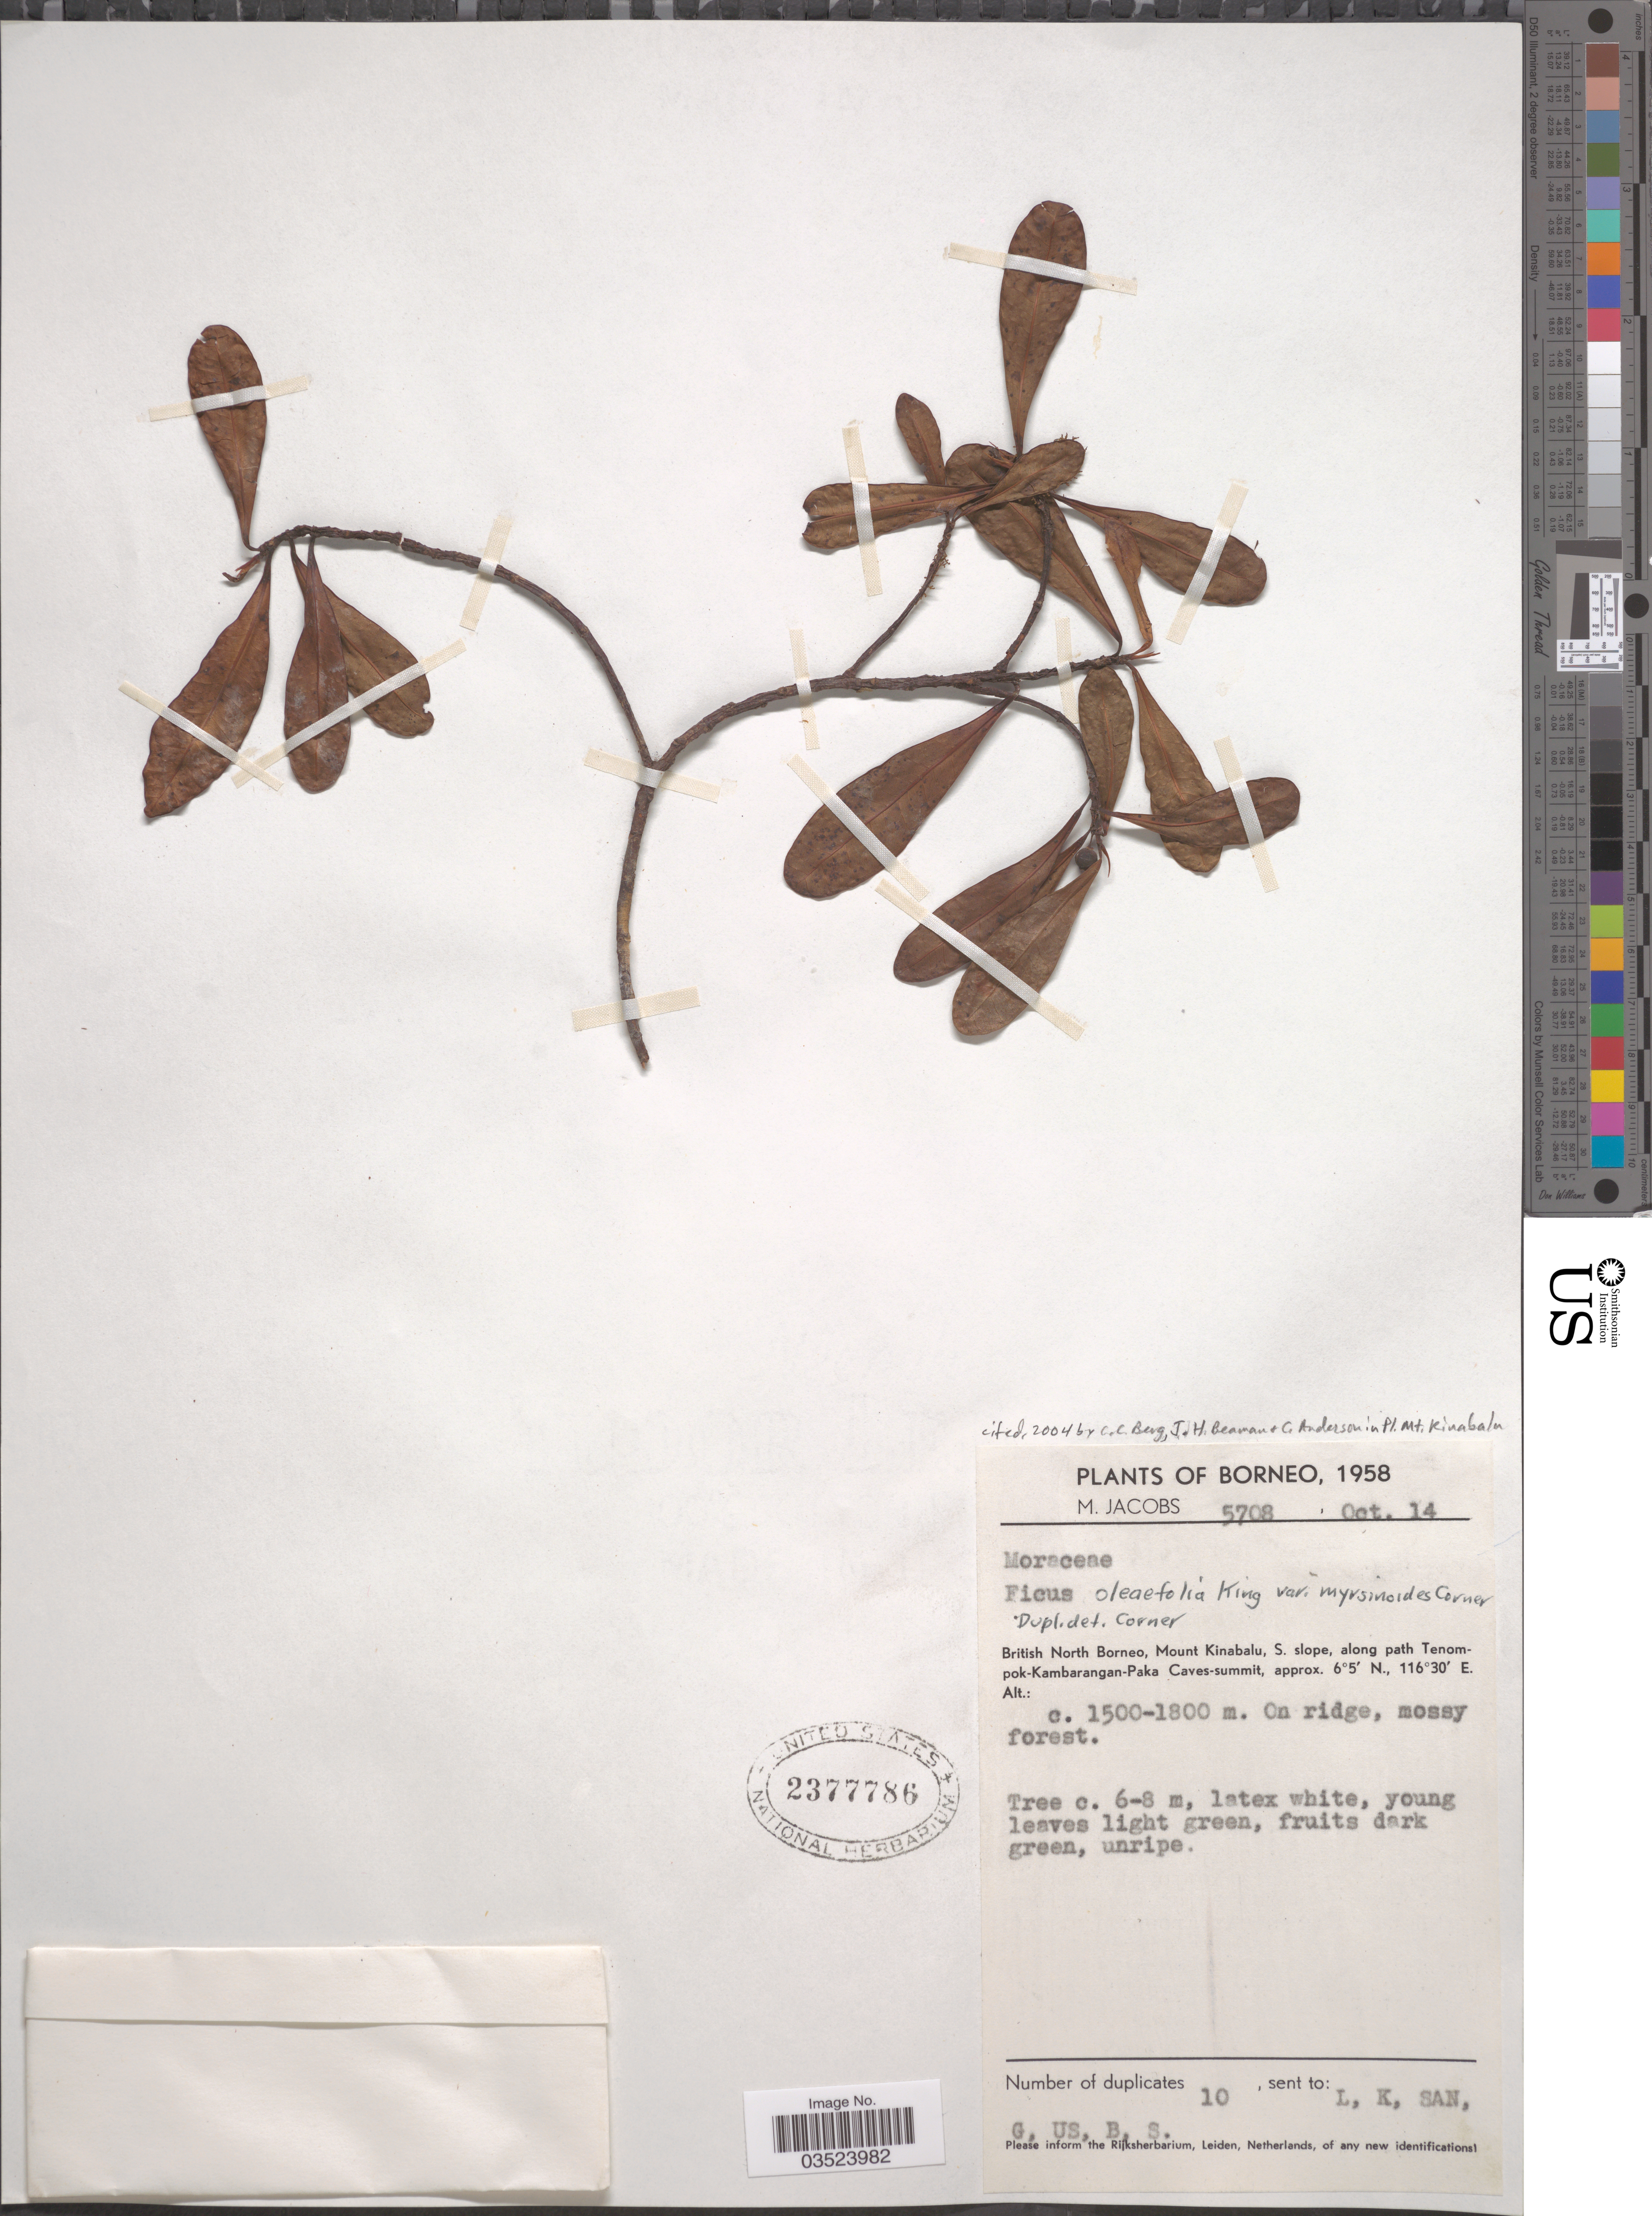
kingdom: Plantae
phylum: Tracheophyta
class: Magnoliopsida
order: Rosales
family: Moraceae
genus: Ficus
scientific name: Ficus oleifolia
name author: King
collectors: M. Jacobs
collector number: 5708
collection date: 1958-10-14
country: Malaysia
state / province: Sabah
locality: British North Borneo, Mount Kinabalu, S. slope along path Tenompok-Kambarangan-Paka Caves-summit.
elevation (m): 1500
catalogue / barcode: US 2377786